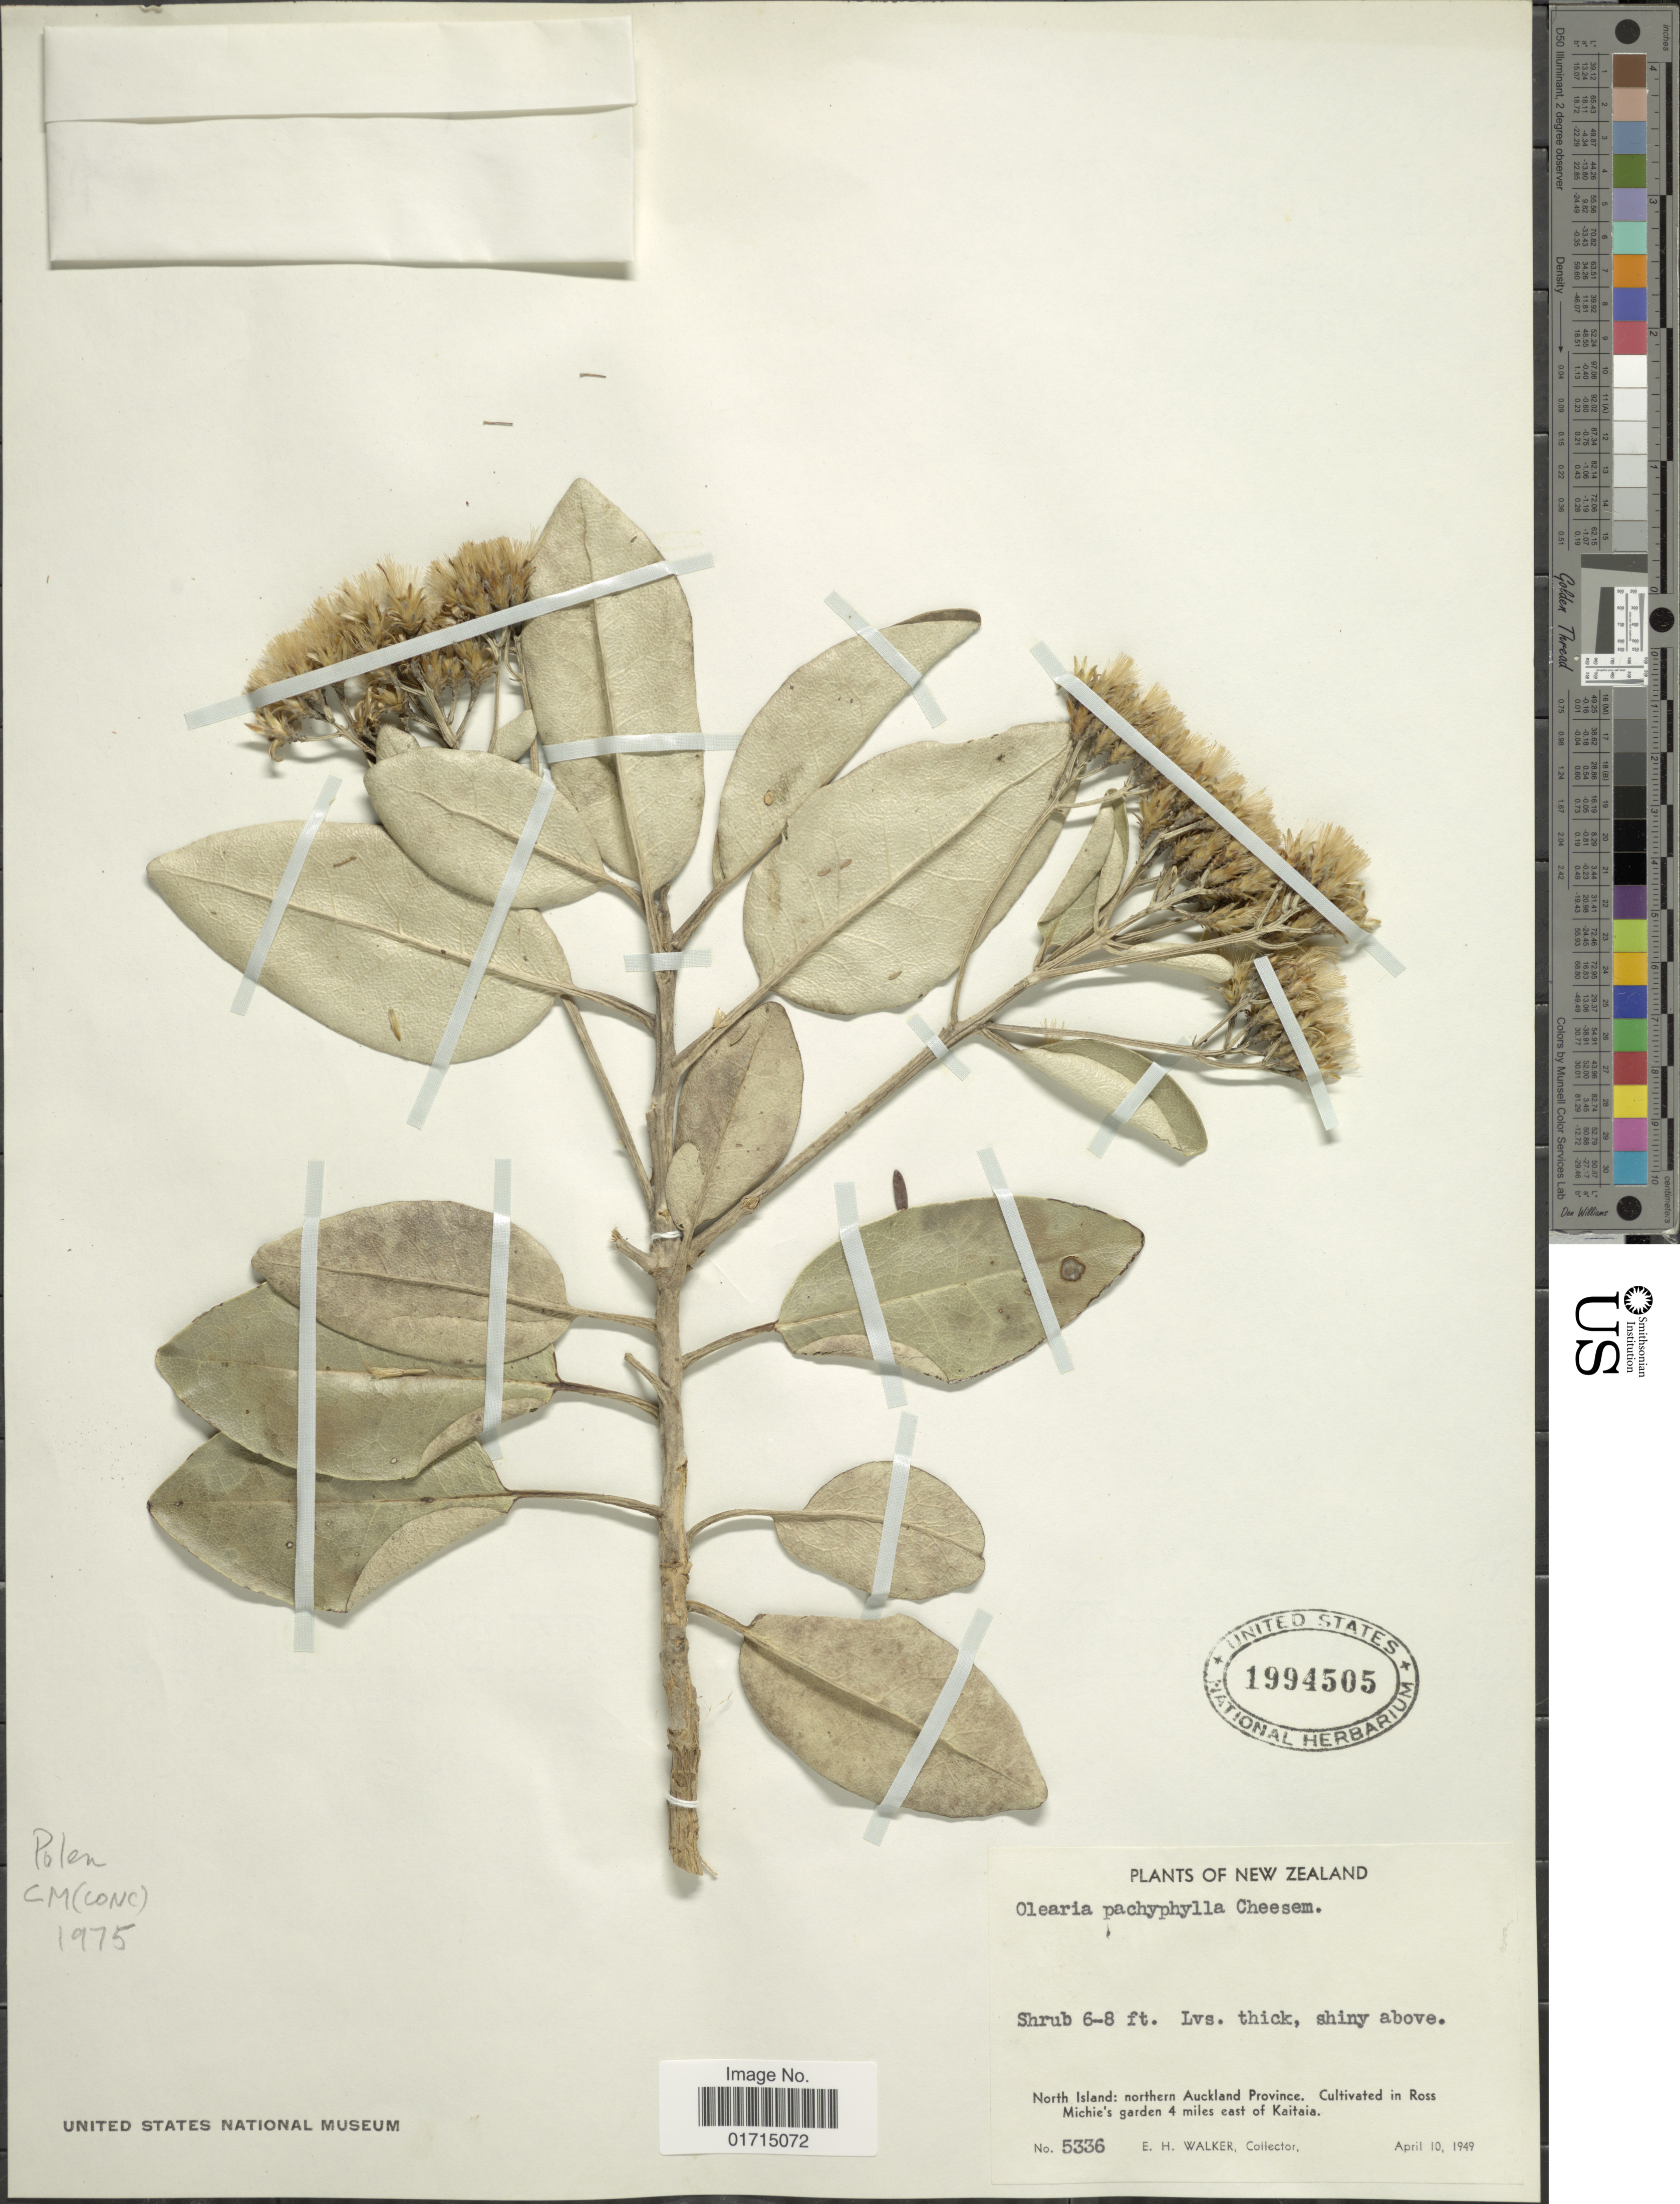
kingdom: Plantae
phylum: Tracheophyta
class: Magnoliopsida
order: Asterales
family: Asteraceae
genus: Olearia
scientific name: Olearia pachyphylla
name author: Cheeseman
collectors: E. H. Walker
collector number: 5336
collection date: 1949-04-10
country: New Zealand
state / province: Auckland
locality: New Zealand. North Island: northern Auckland Province. in Ross Michie's garden 4 miles east of Kaitaia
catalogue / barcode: US 1994505